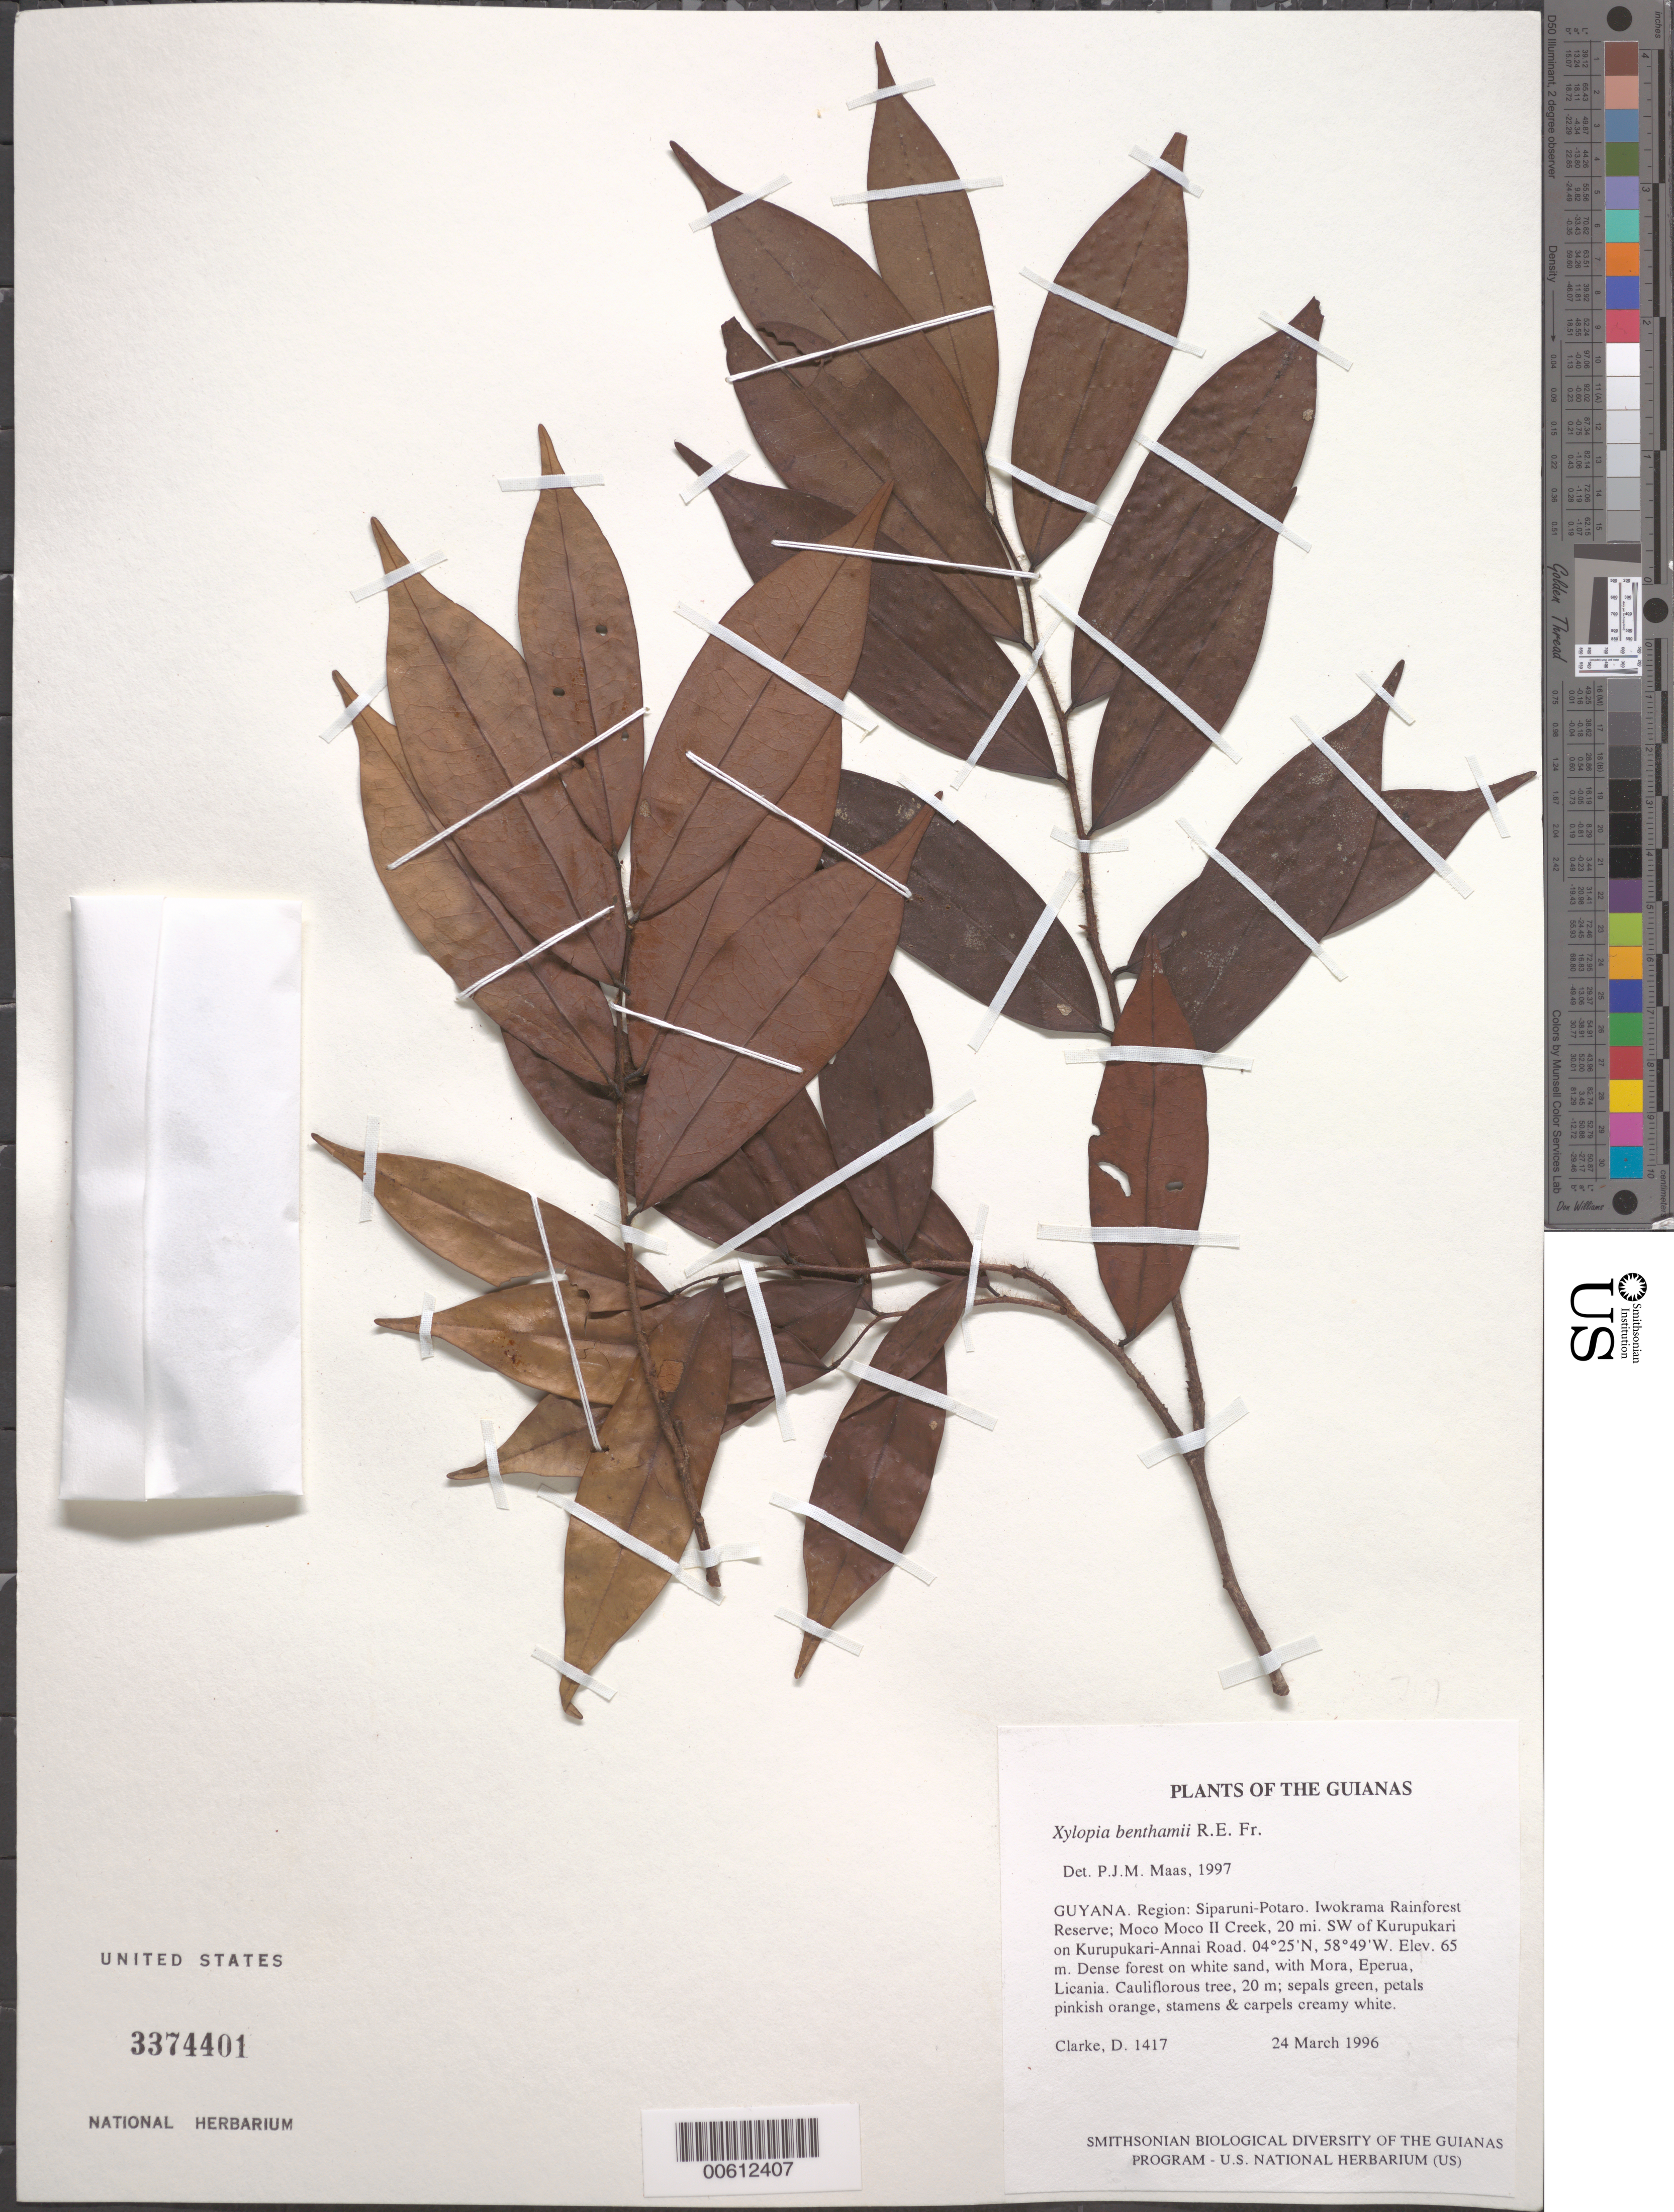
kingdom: Plantae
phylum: Tracheophyta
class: Magnoliopsida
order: Magnoliales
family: Annonaceae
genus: Xylopia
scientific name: Xylopia benthamii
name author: R.E. Fr.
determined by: Maas, Paul J. M.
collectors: H. D. Clarke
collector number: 1417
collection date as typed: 24 March 1996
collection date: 1996-03-24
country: Guyana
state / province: Potaro-Siparuni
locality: Iwokrama Rainforest Reserve; Moco Moco II Creek, 20 mi. SW of Kurupukari on Kurupukari-Annai Road, 1 km N E of camp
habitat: Dense forest on white sand, with Mora, Eperua, Licania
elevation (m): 65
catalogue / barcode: US 3374401